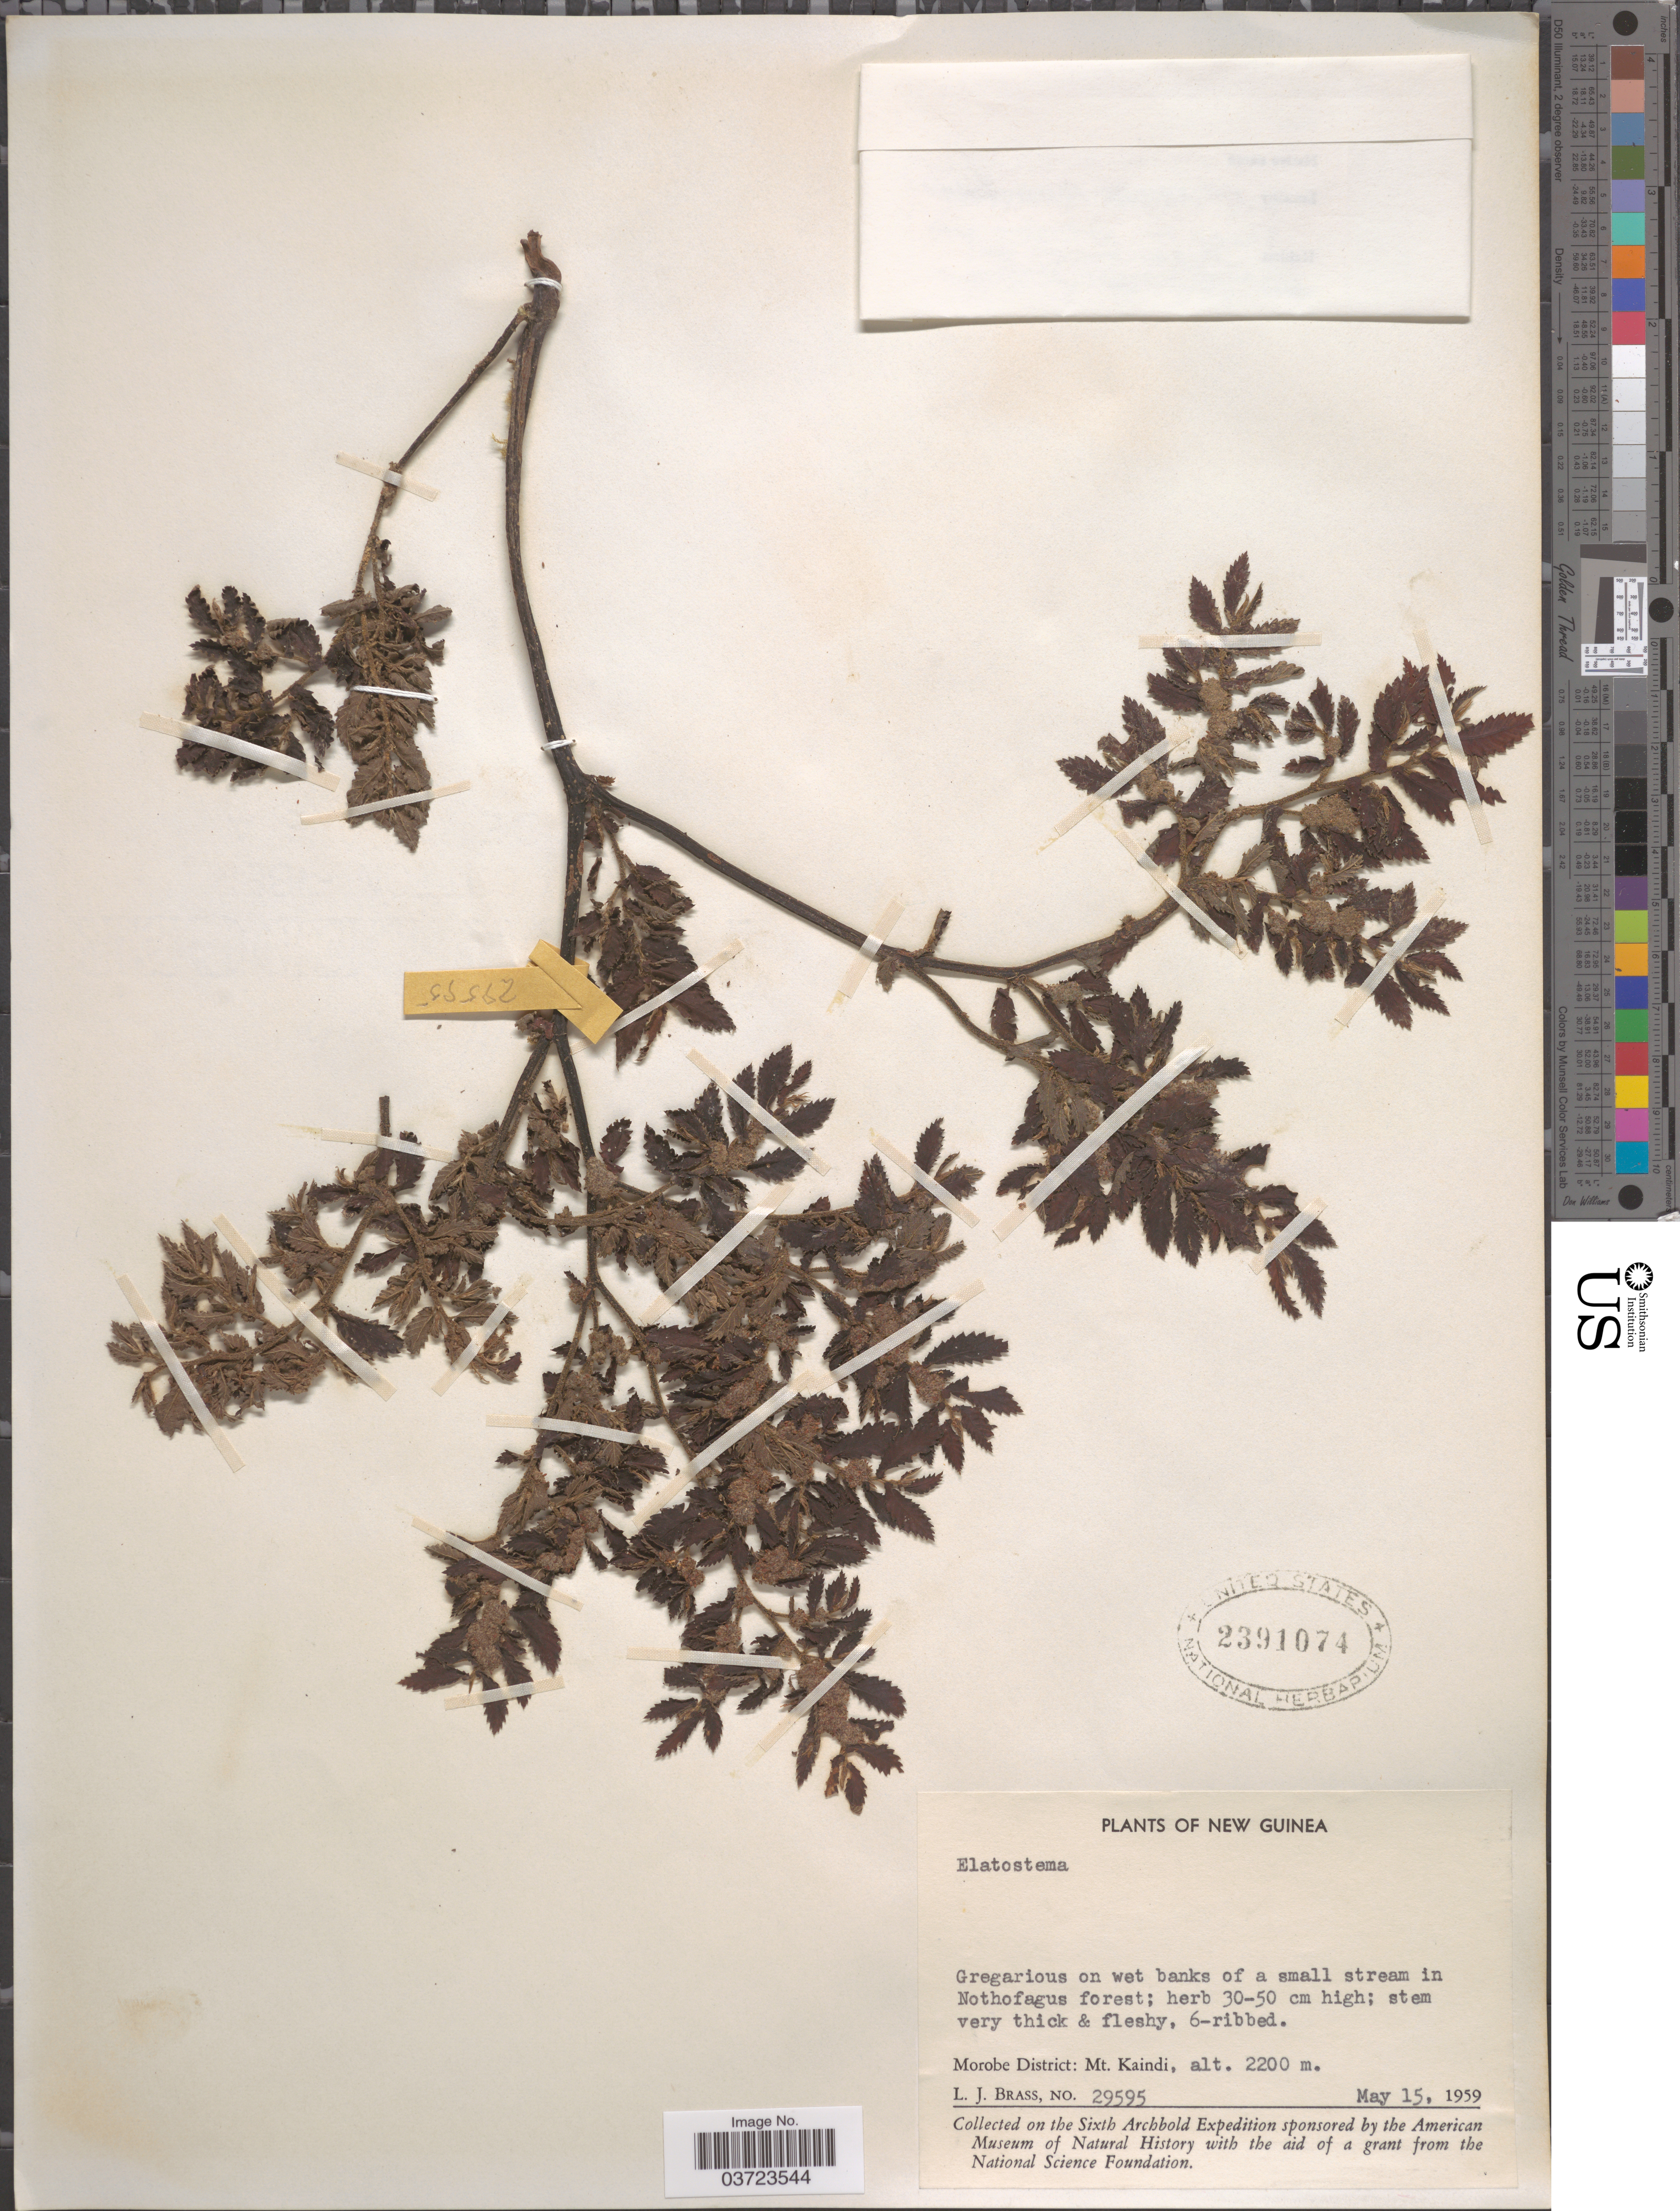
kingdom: Plantae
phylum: Tracheophyta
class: Magnoliopsida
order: Rosales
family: Urticaceae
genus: Elatostema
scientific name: Elatostema sp.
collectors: L. J. Brass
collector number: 29595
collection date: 1959-05-15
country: Papua New Guinea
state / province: Morobe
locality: New Guinea. Morobe District: Mt. Kaindi.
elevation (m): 2200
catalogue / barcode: US 2391074